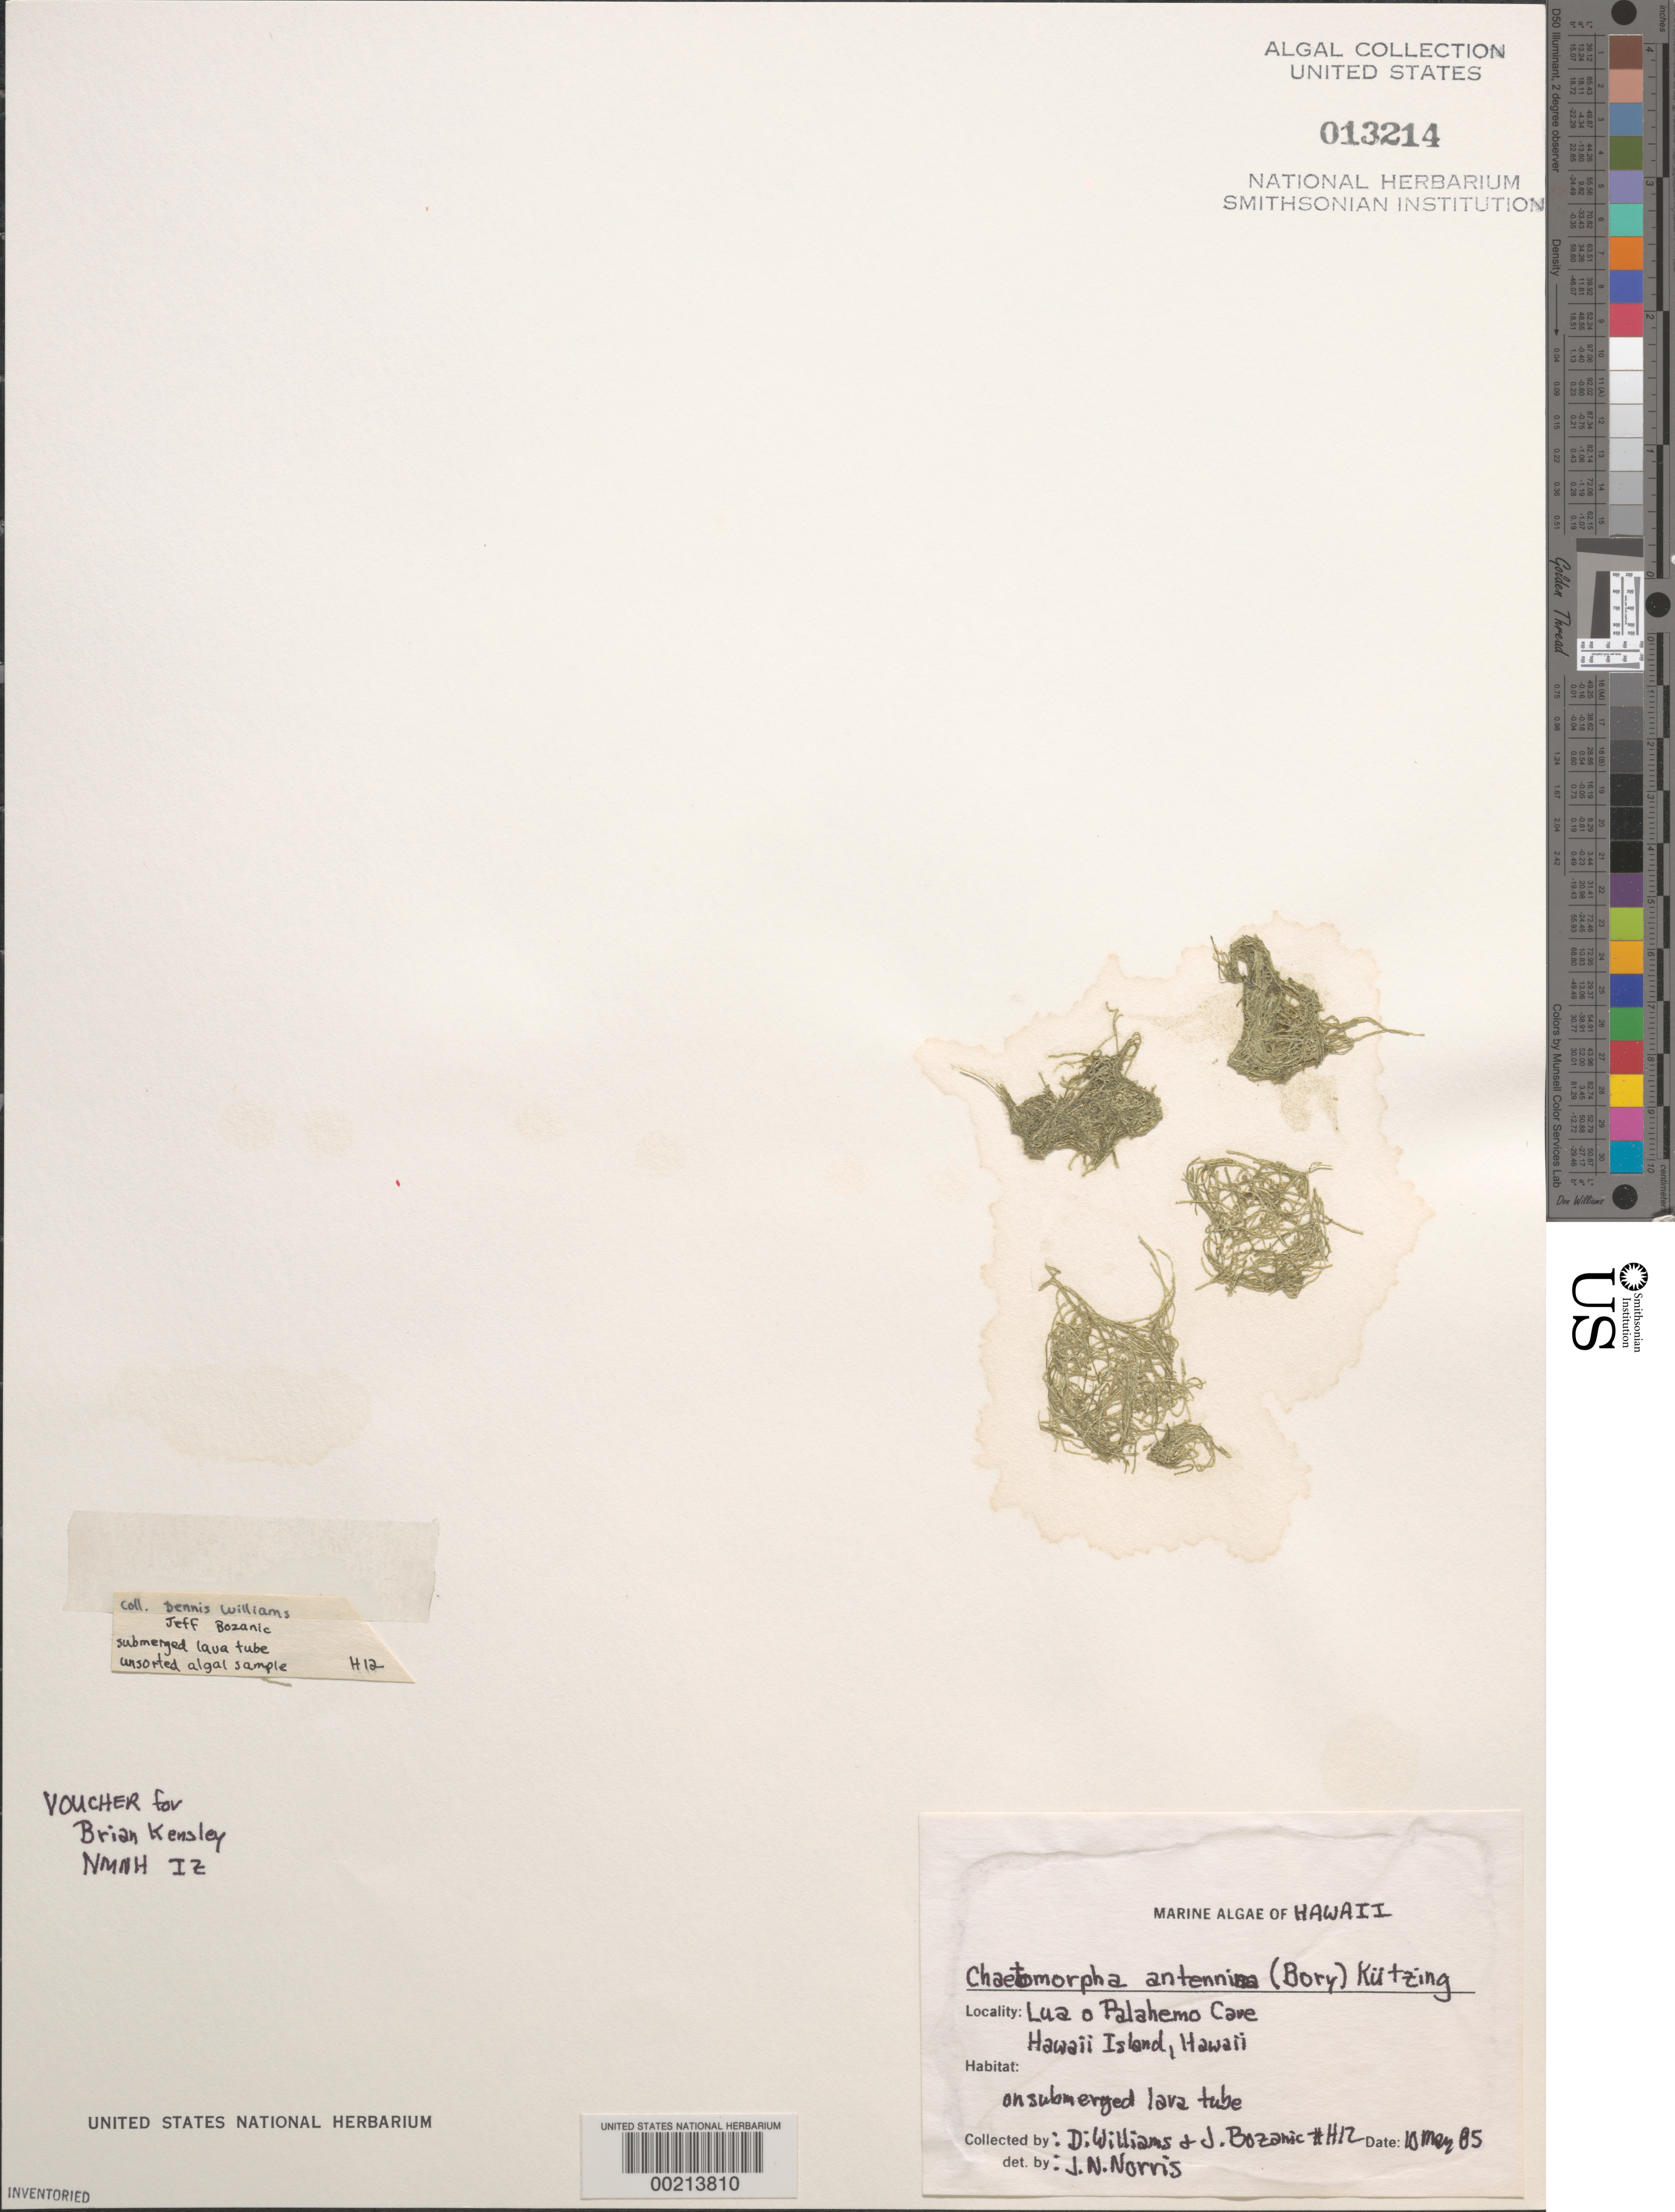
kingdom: Plantae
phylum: Chlorophyta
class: Ulvophyceae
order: Cladophorales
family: Cladophoraceae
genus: Chaetomorpha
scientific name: Chaetomorpha antennina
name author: (Bory) Kütz.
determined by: Norris, James N.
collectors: D. E. Williams & J. Bozanic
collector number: H12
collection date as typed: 10 May 1985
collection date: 1985-05-10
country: United States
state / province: Hawaii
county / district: Hawaii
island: Hawaii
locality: Lua O Palahemo Cave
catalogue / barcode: US 13214